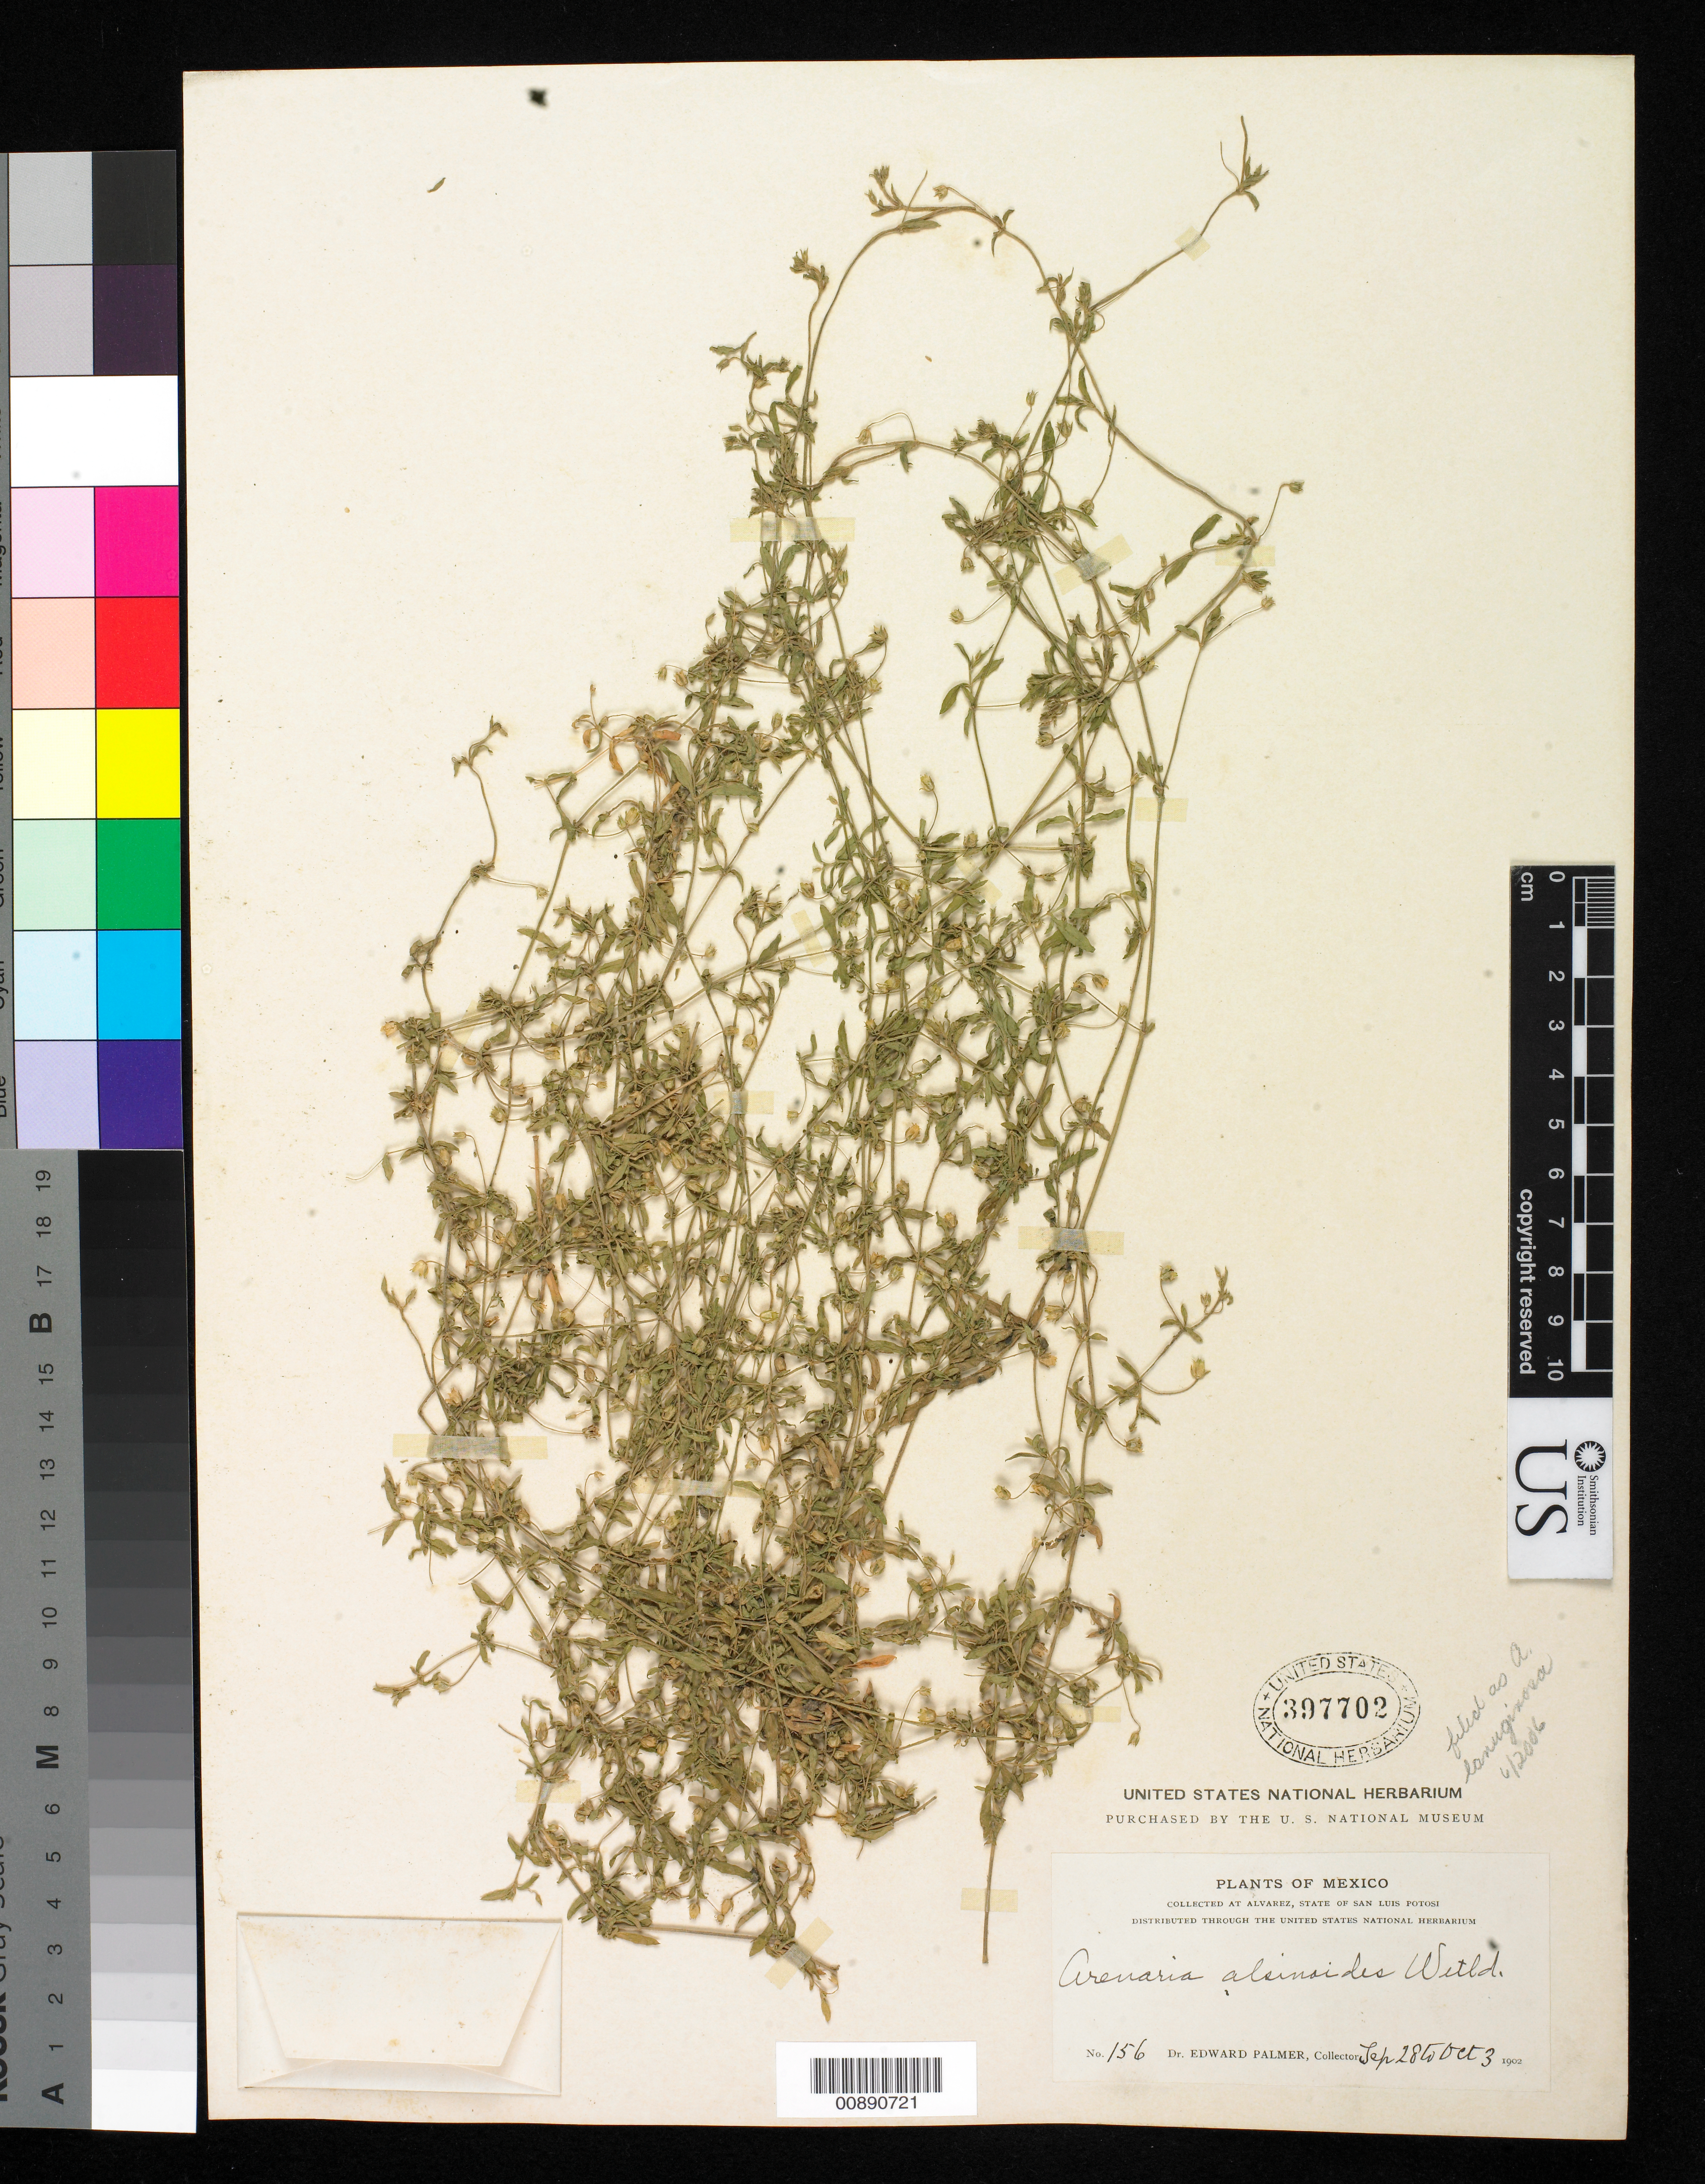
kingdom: Plantae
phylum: Tracheophyta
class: Magnoliopsida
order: Caryophyllales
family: Caryophyllaceae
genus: Arenaria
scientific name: Arenaria lanuginosa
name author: (Michx.) Rohrb.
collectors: E. Palmer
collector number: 156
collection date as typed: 28 Sep 1902 to 03 Oct 1902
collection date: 1902-09-28/1902-10-03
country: Mexico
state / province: San Luis Potosí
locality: Alvarez, San Luis Potosí.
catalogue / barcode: US 397702